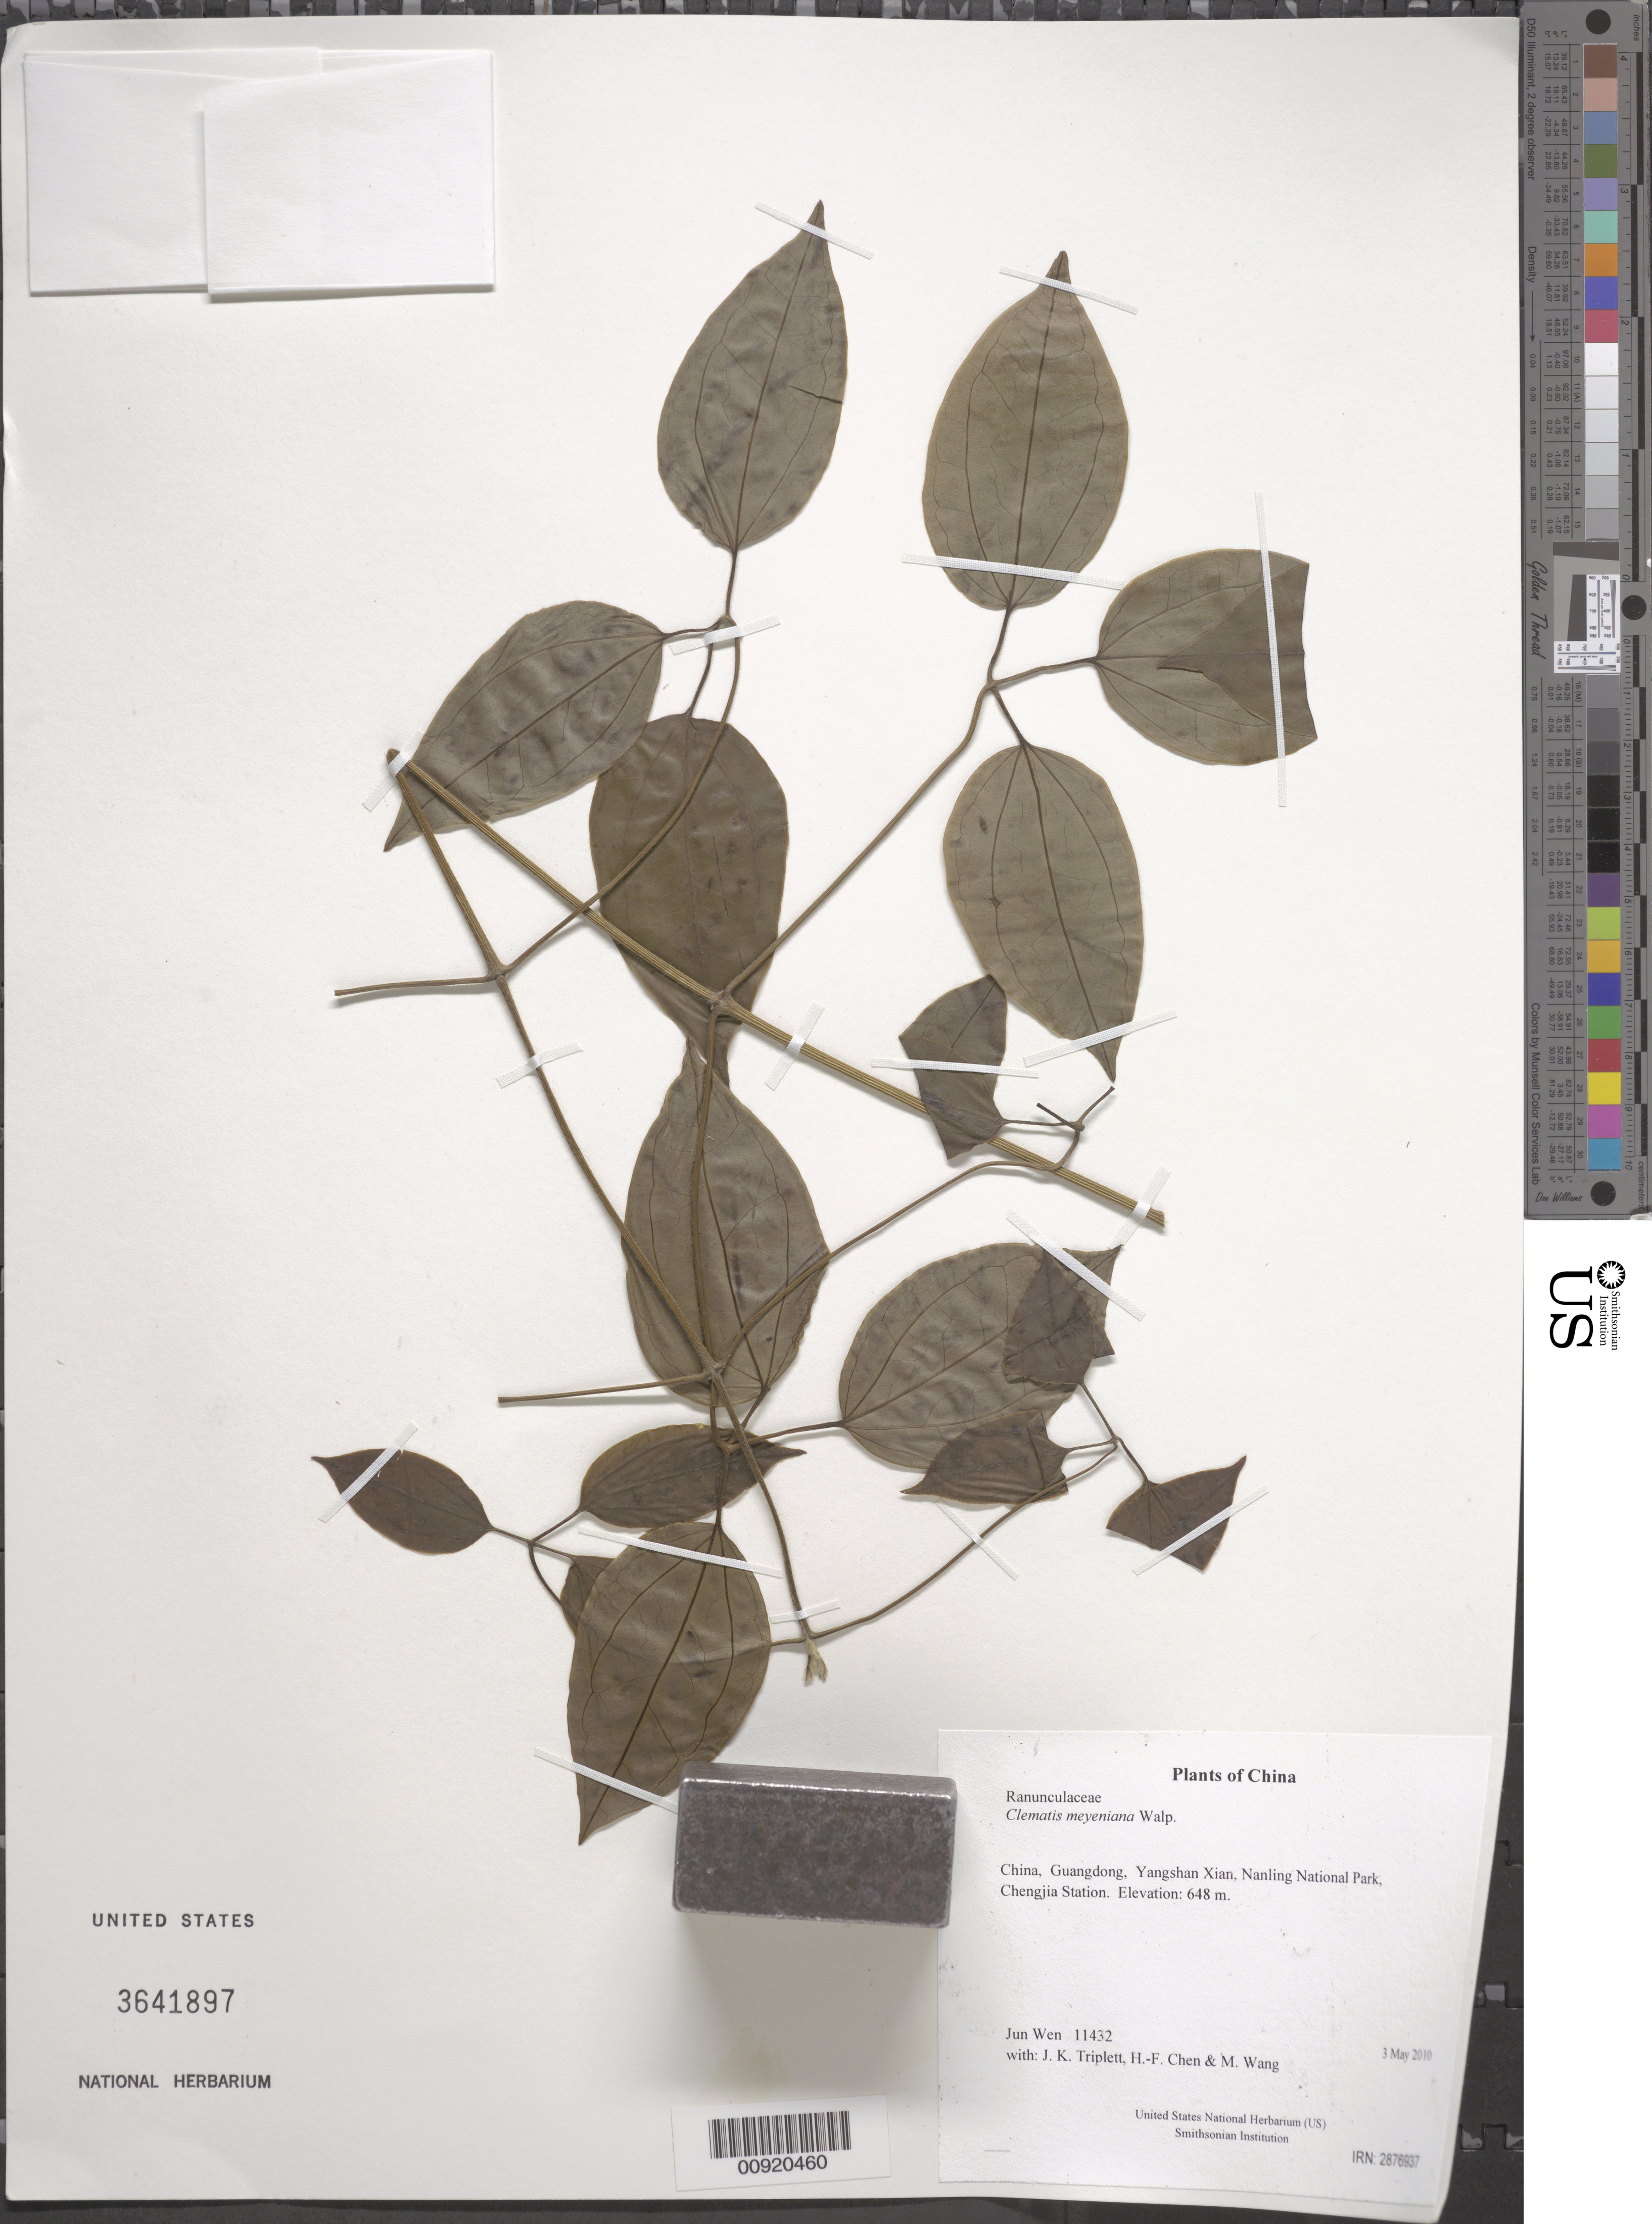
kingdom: Plantae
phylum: Tracheophyta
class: Magnoliopsida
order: Ranunculales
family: Ranunculaceae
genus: Clematis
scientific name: Clematis meyeniana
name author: Walp.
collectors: J. Wen, J. K. Triplett, H.-F. Chen & M. Wang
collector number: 11432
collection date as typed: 3 May 2010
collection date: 2010-05-03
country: China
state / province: Guangdong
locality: Yangshan Xian, Nanling National Park, Chengjia Station.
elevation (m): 648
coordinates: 24 45.624 N, 112 53.497 E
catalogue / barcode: US 3641897